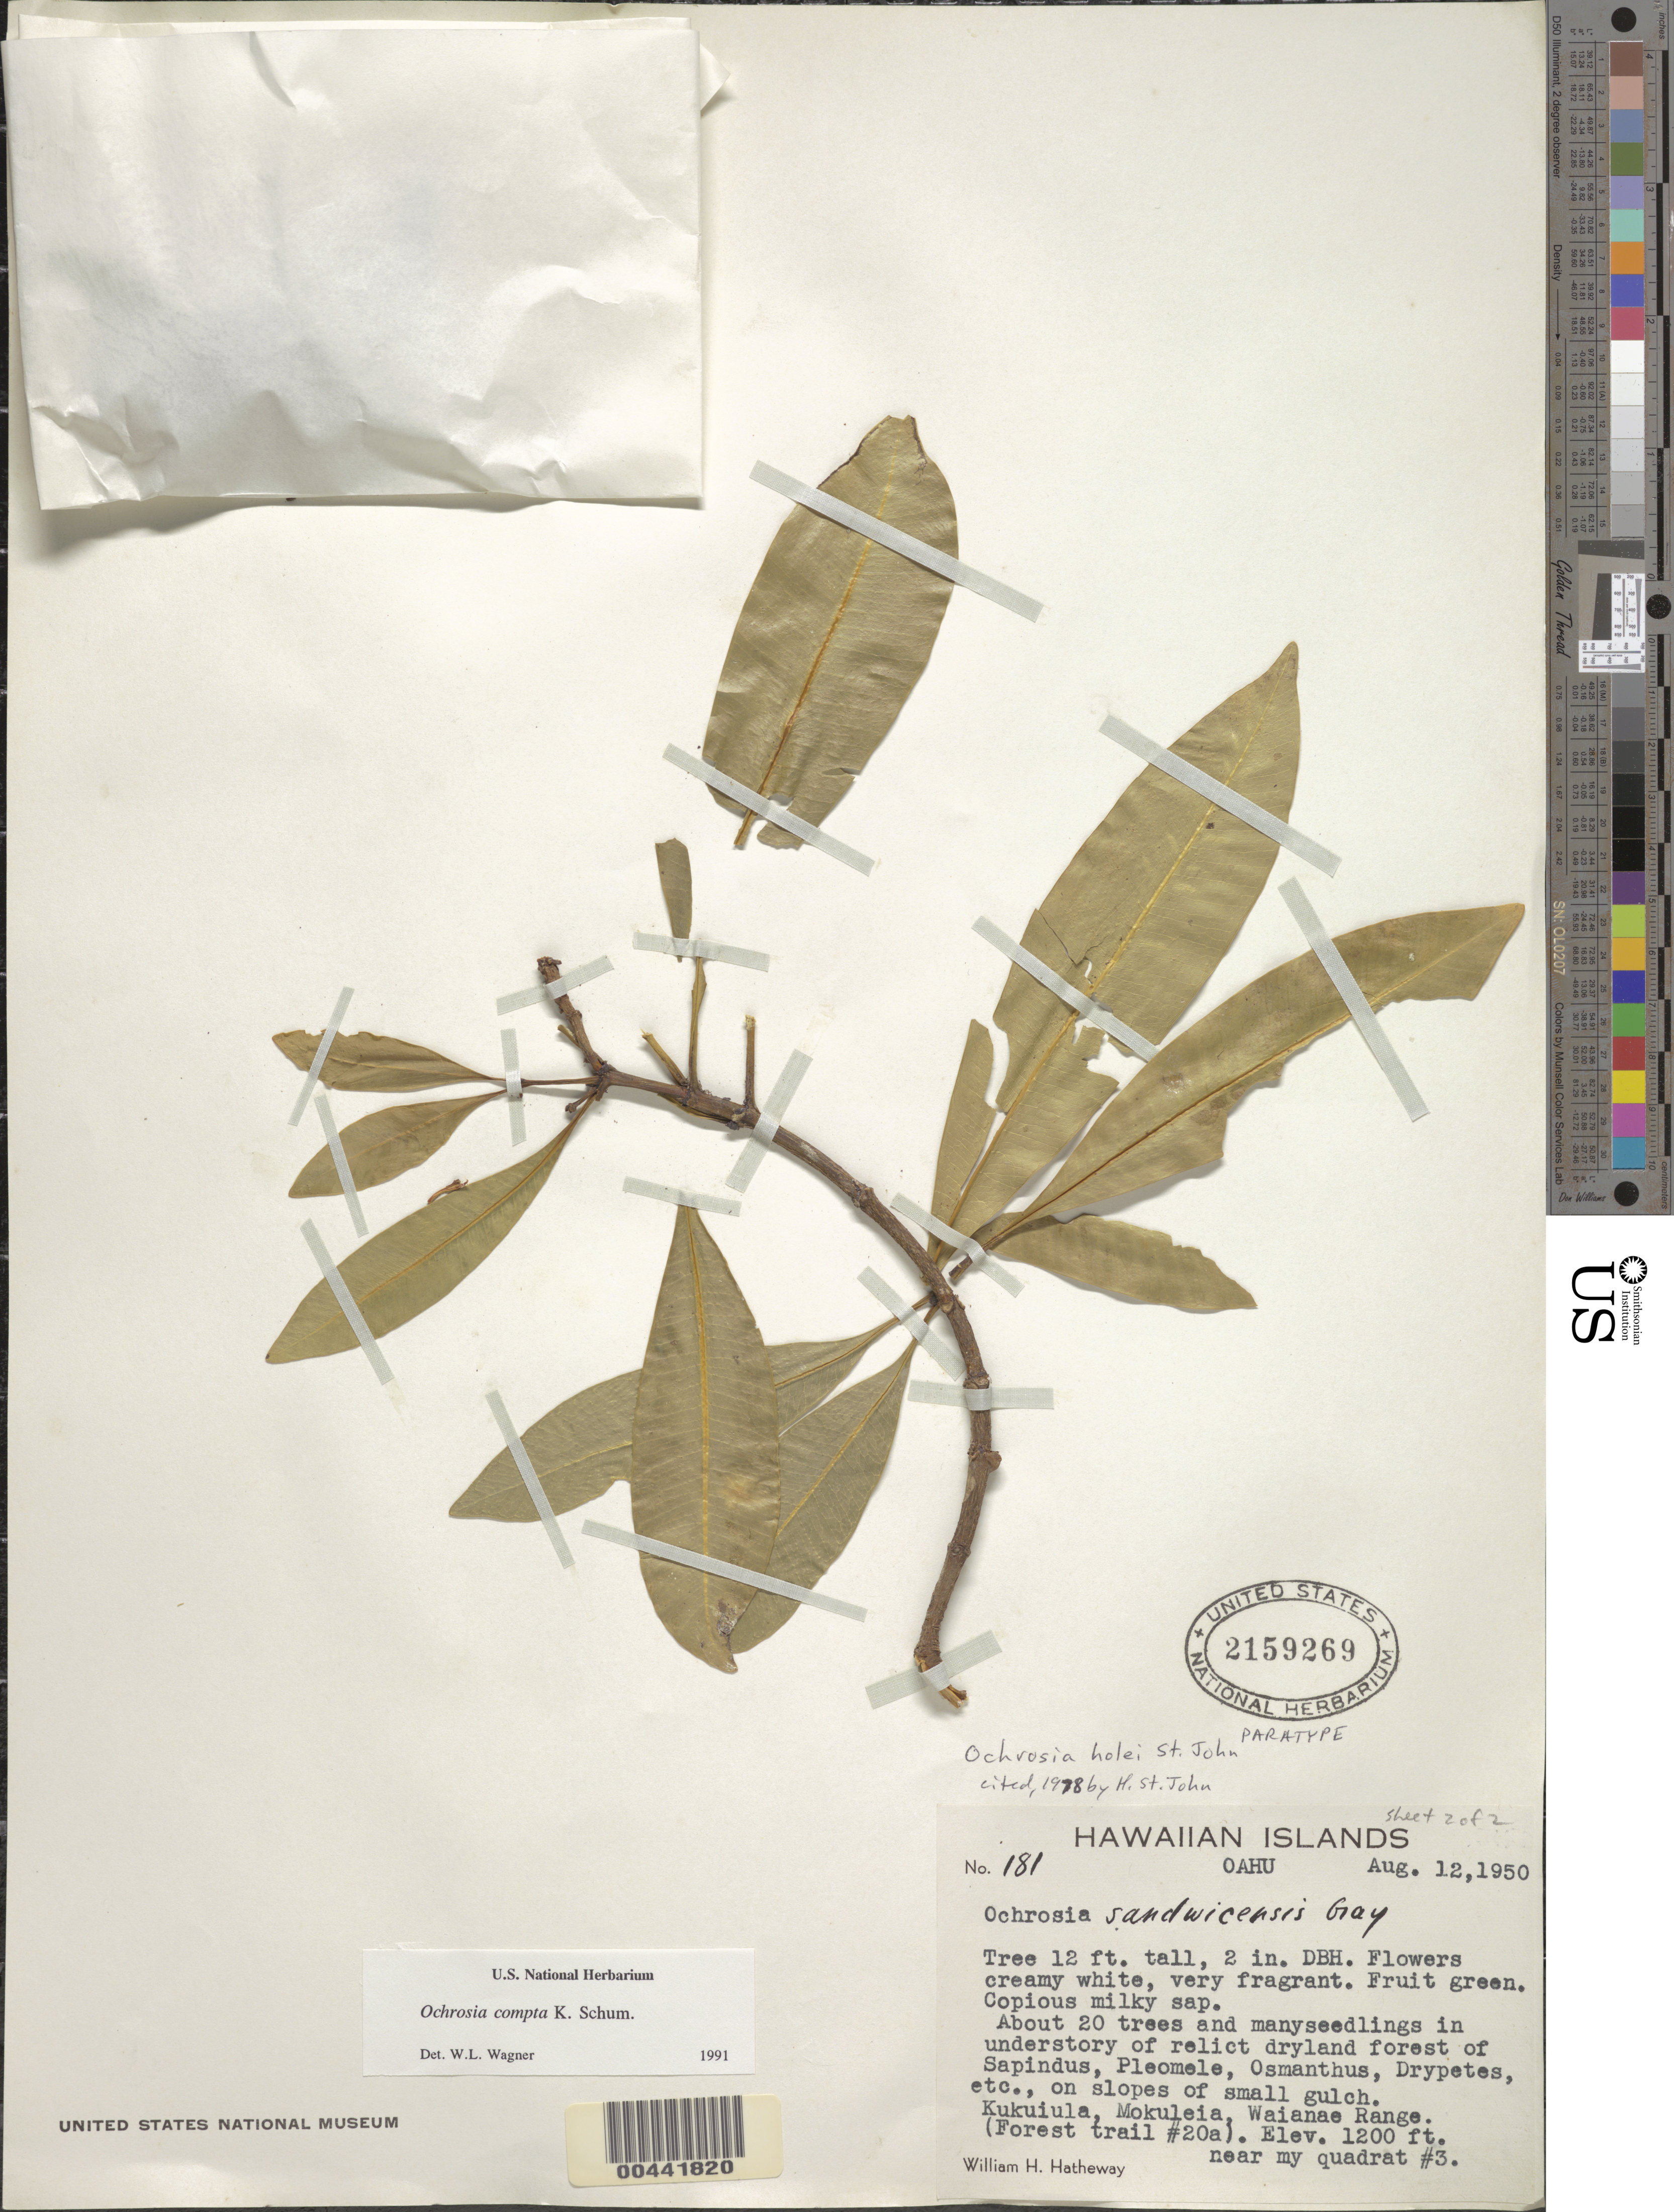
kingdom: Plantae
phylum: Tracheophyta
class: Magnoliopsida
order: Gentianales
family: Apocynaceae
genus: Ochrosia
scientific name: Ochrosia compta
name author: K. Schum.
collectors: W. H. Hatheway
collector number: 181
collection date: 1950-08-12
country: United States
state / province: Hawaii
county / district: Honolulu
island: Oahu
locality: Hawaiian Islands. Oahu. Kukuiula, Mokuleia, Waianae Range. (Forest trail #20a).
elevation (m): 366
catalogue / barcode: US 2159269